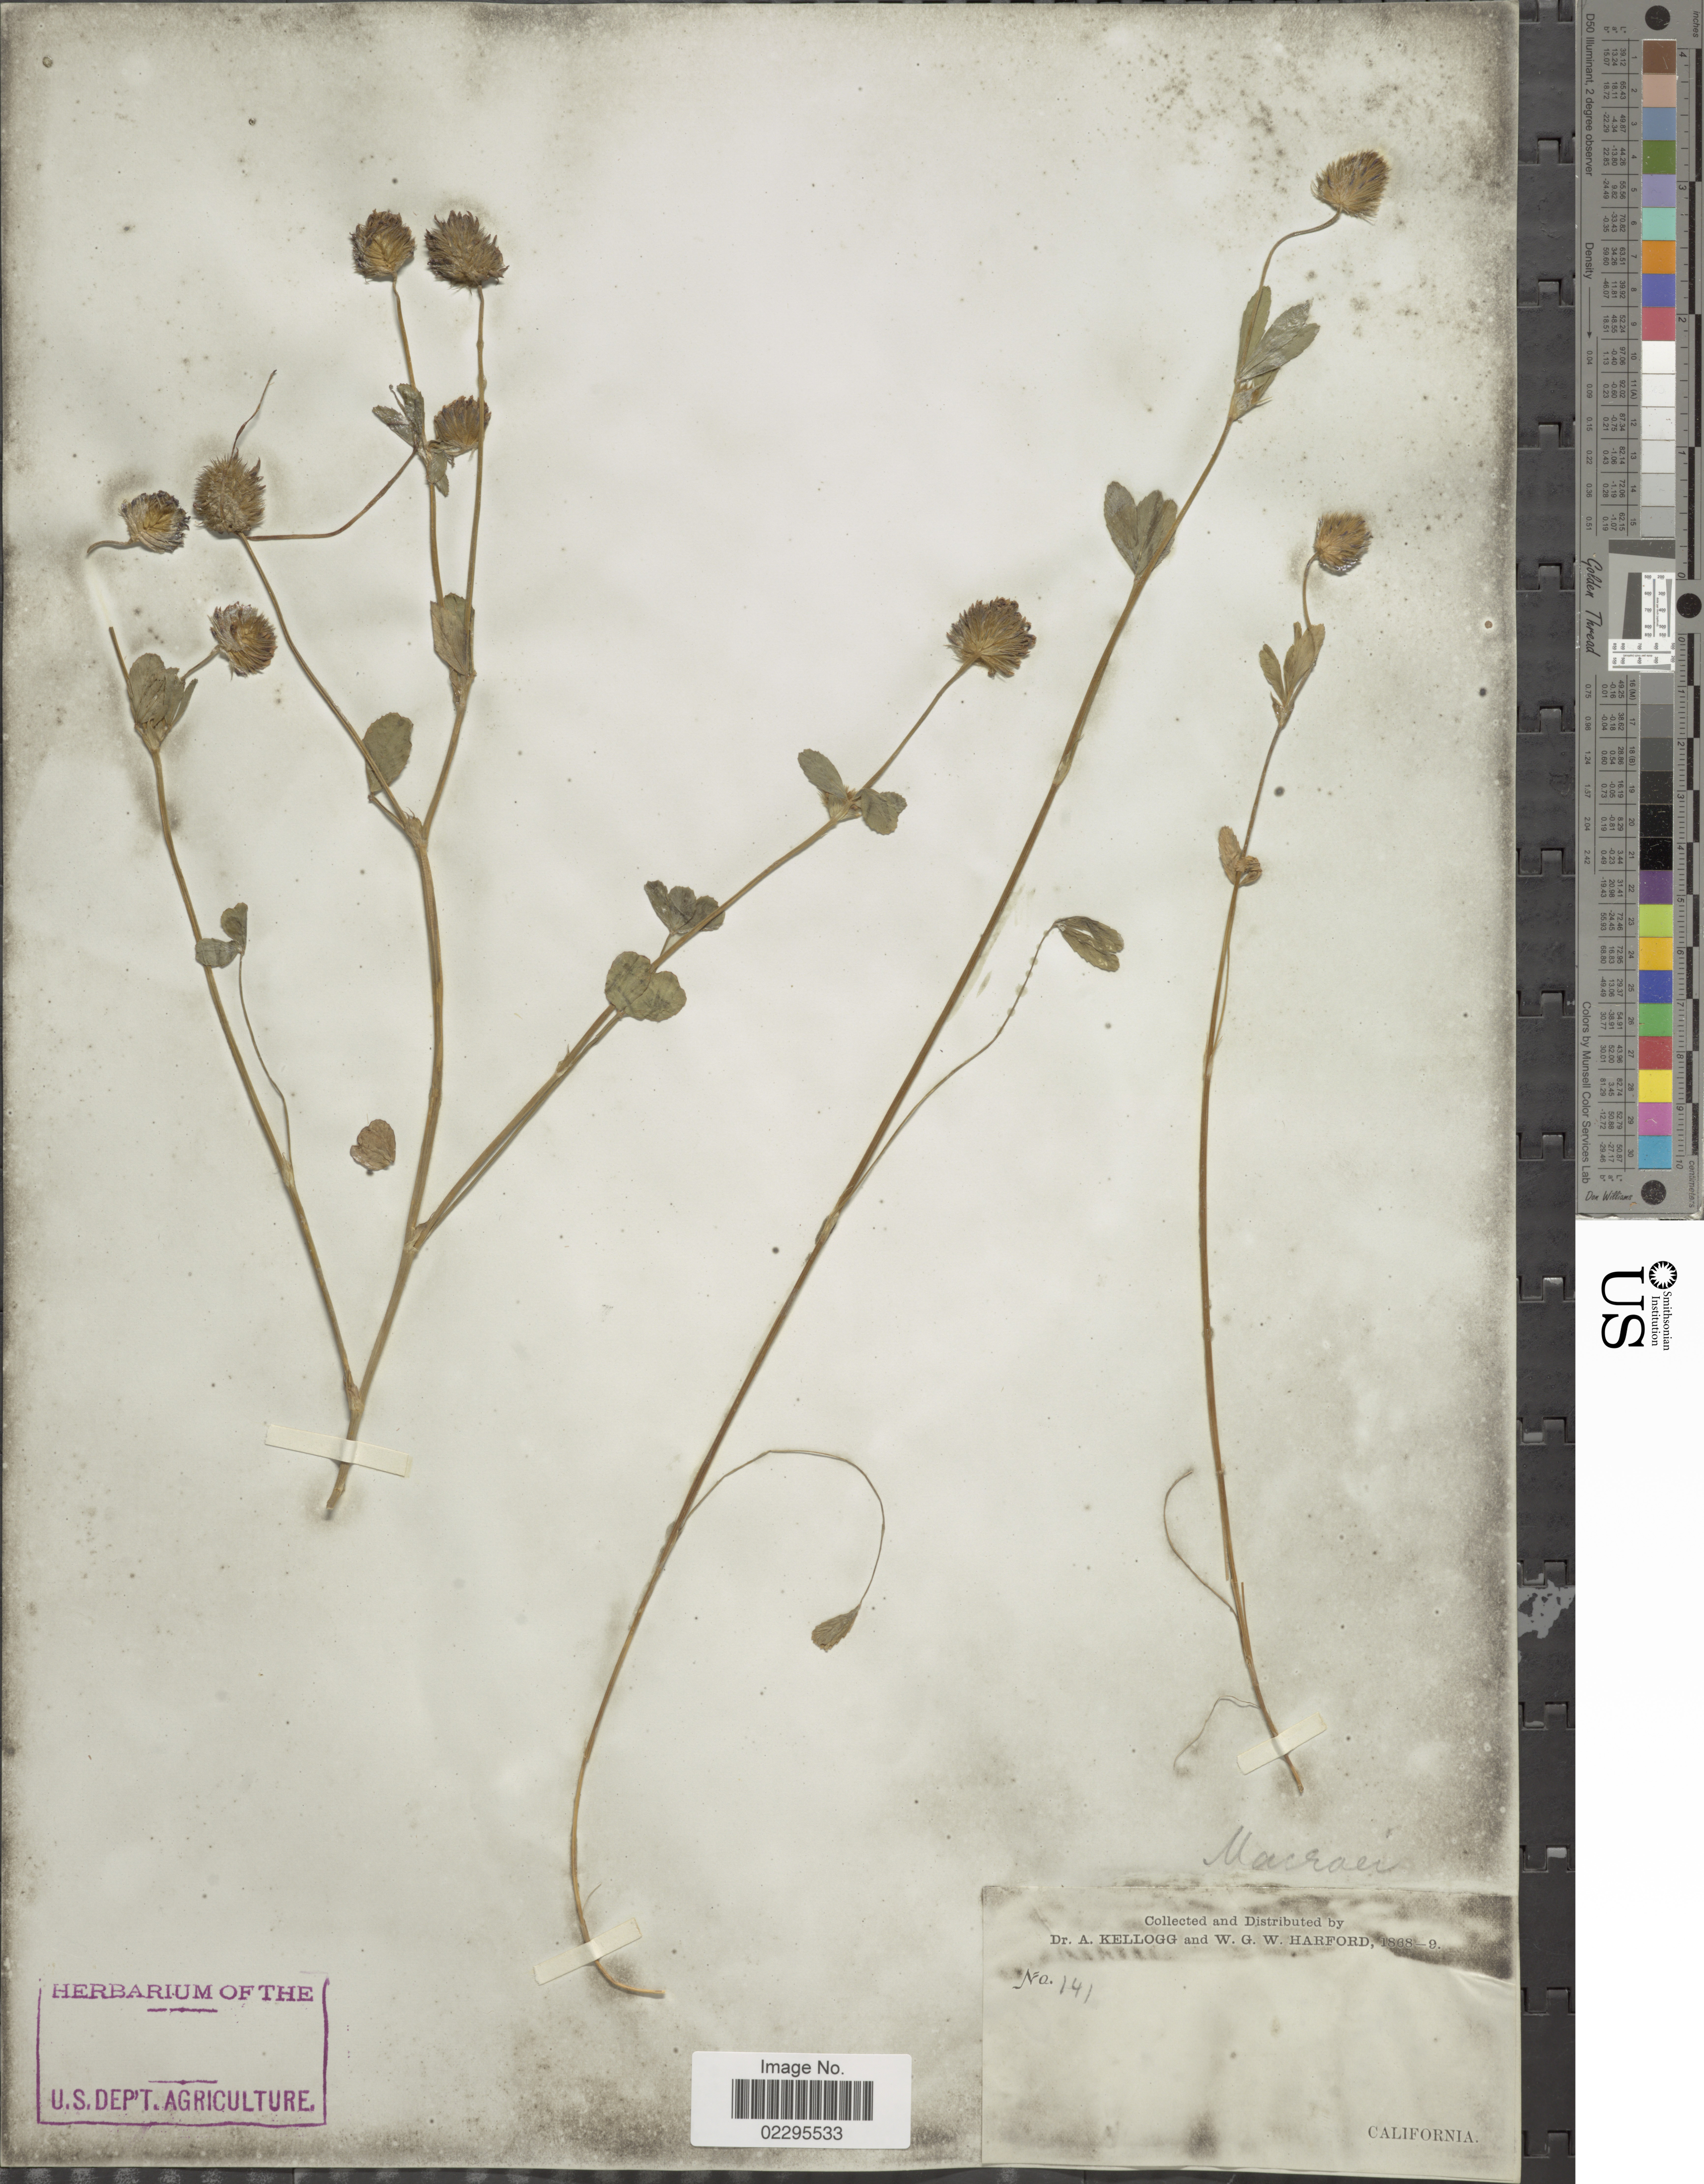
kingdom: Plantae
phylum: Tracheophyta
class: Magnoliopsida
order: Fabales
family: Fabaceae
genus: Trifolium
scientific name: Trifolium albopurpureum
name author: Torr. & A. Gray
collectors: A. Kellogg & W. G. W. Harford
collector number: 141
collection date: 1868/1869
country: United States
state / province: California